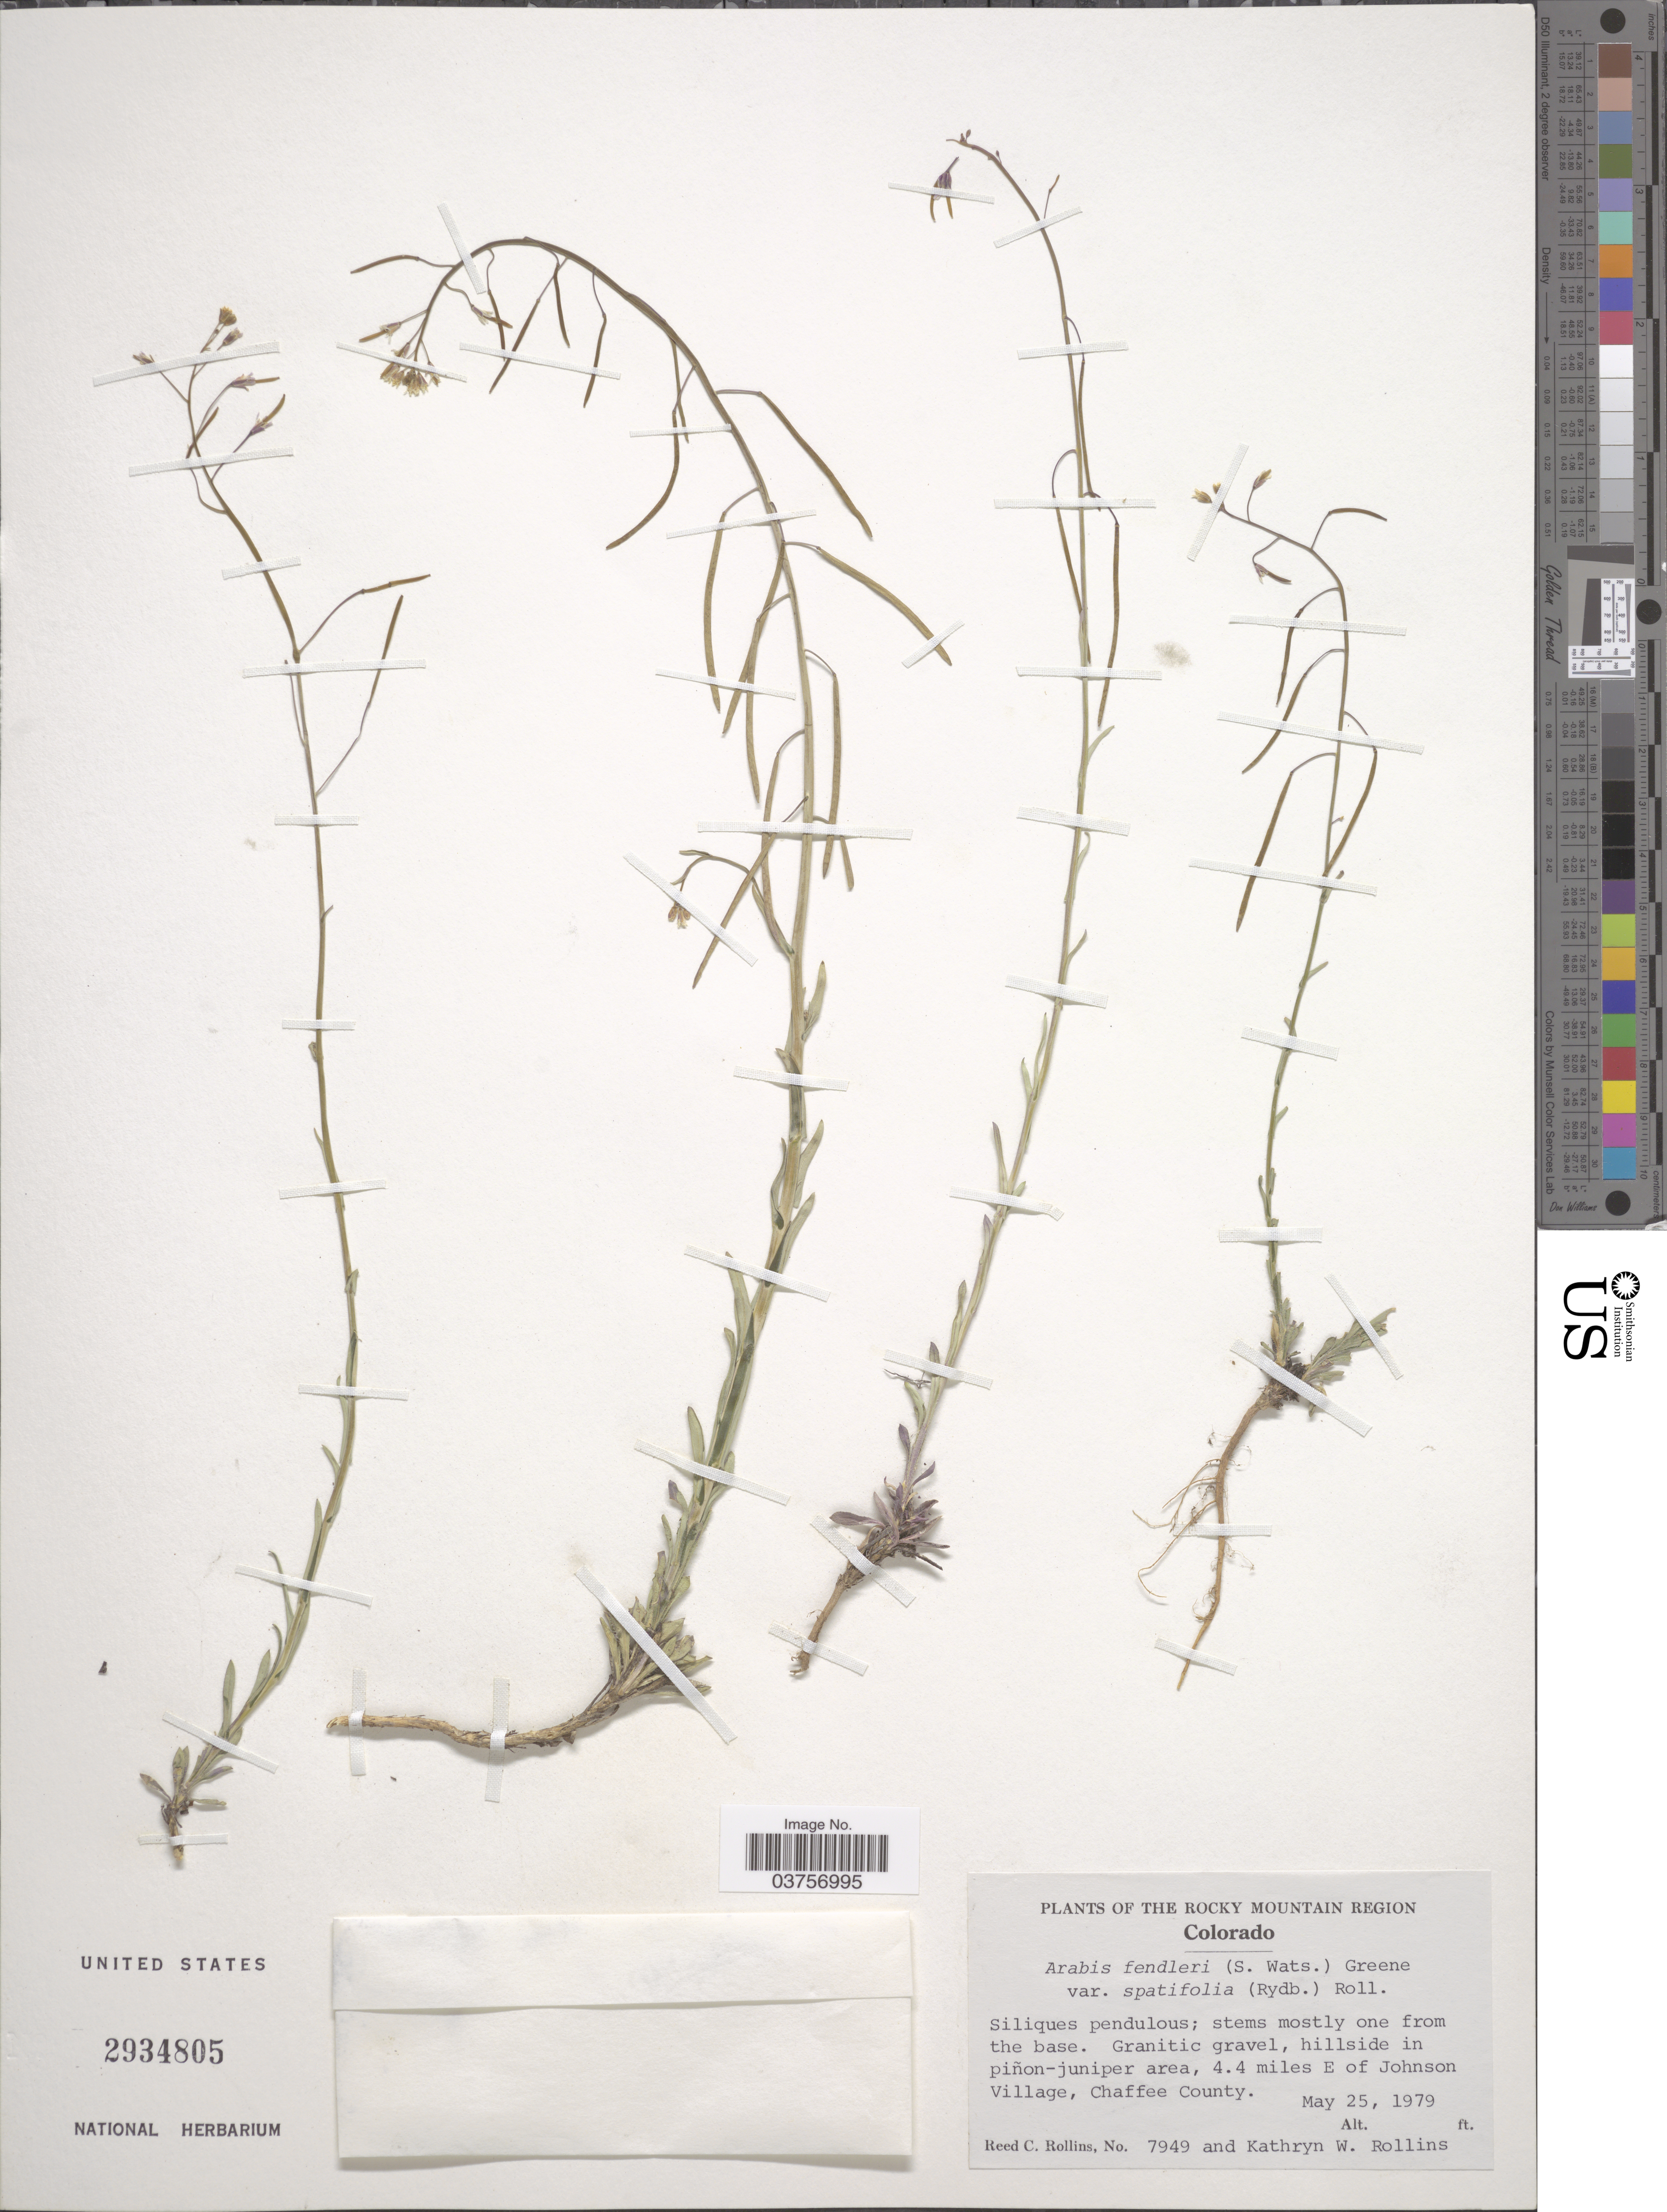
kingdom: Plantae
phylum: Tracheophyta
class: Magnoliopsida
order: Brassicales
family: Brassicaceae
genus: Arabis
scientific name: Arabis fendleri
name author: (S. Watson) Greene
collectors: R. C. Rollins & K. W. Rollins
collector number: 7949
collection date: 1979-05-25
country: United States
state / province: Colorado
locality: The Rocky Mountain Region. Hillside in piñon-juniper area, 4.4 miles E of Johnson Village, Chaffee County.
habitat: granitic gravel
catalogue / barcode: US 2934805